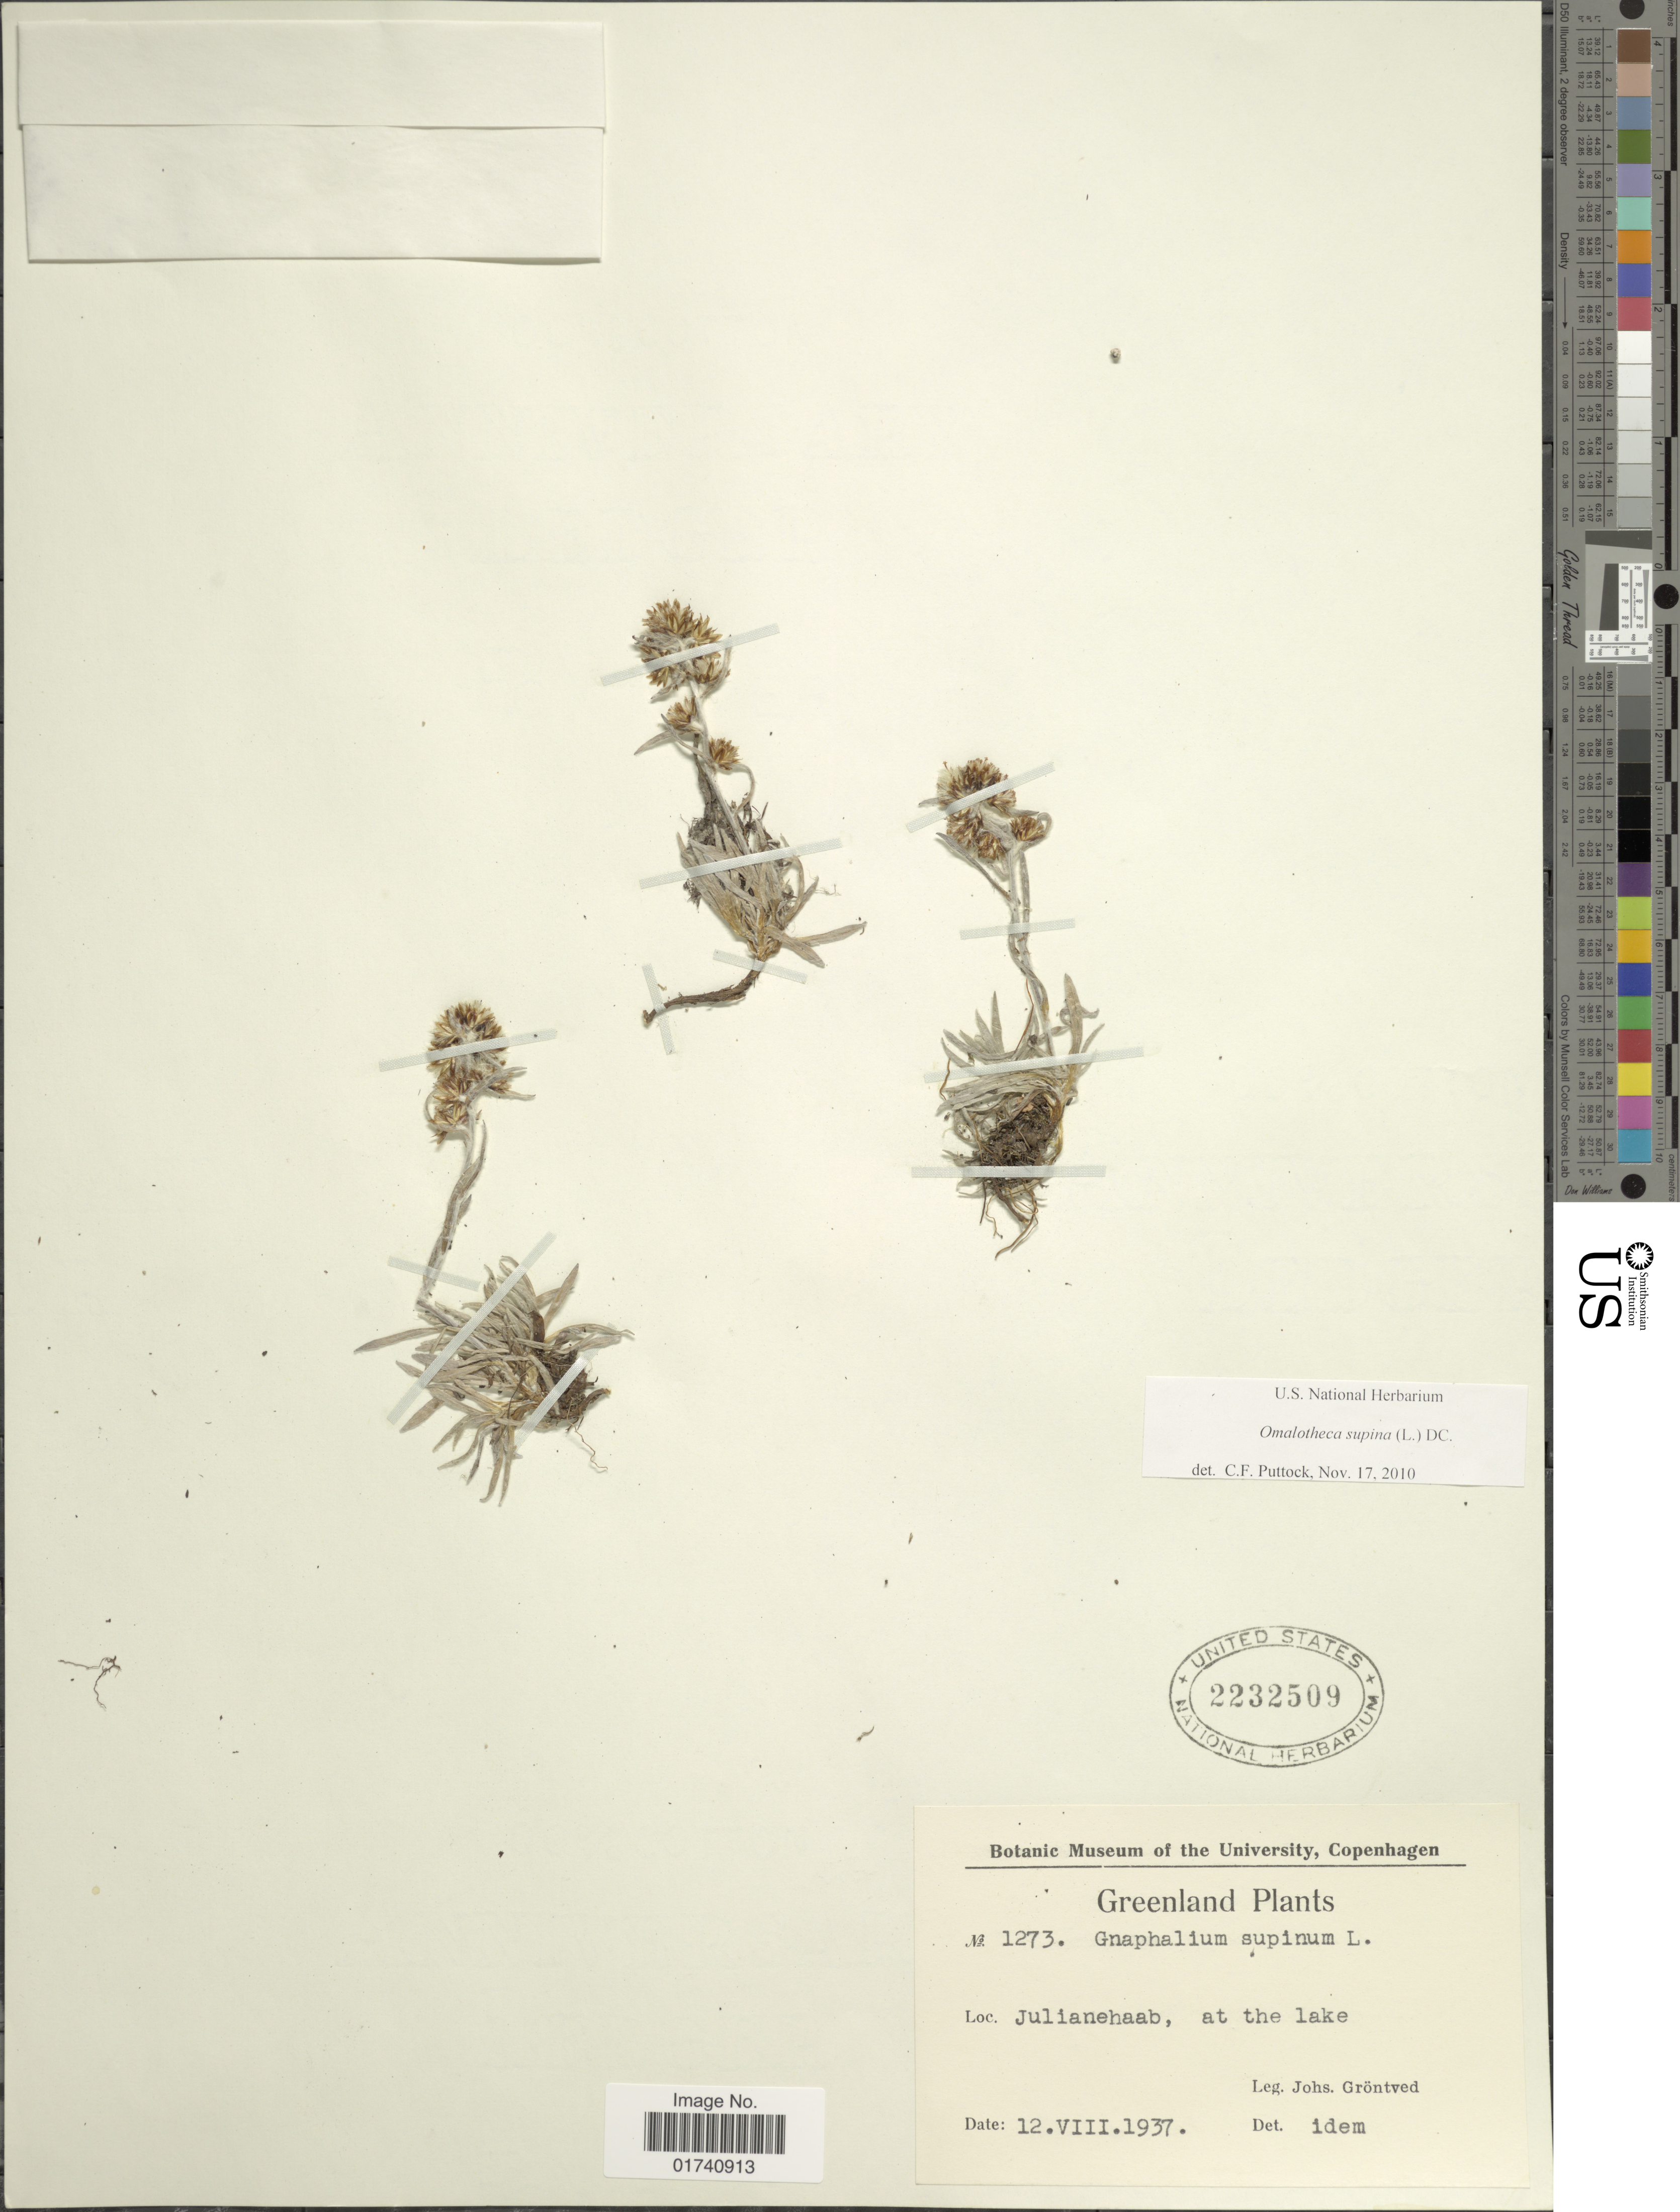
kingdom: Plantae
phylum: Tracheophyta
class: Magnoliopsida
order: Asterales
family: Asteraceae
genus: Omalotheca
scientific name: Omalotheca supina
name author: (L.) DC.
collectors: J. Grontved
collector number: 1273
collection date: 1937-08-12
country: Greenland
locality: Julianehaab, at the lake.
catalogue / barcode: US 2232509